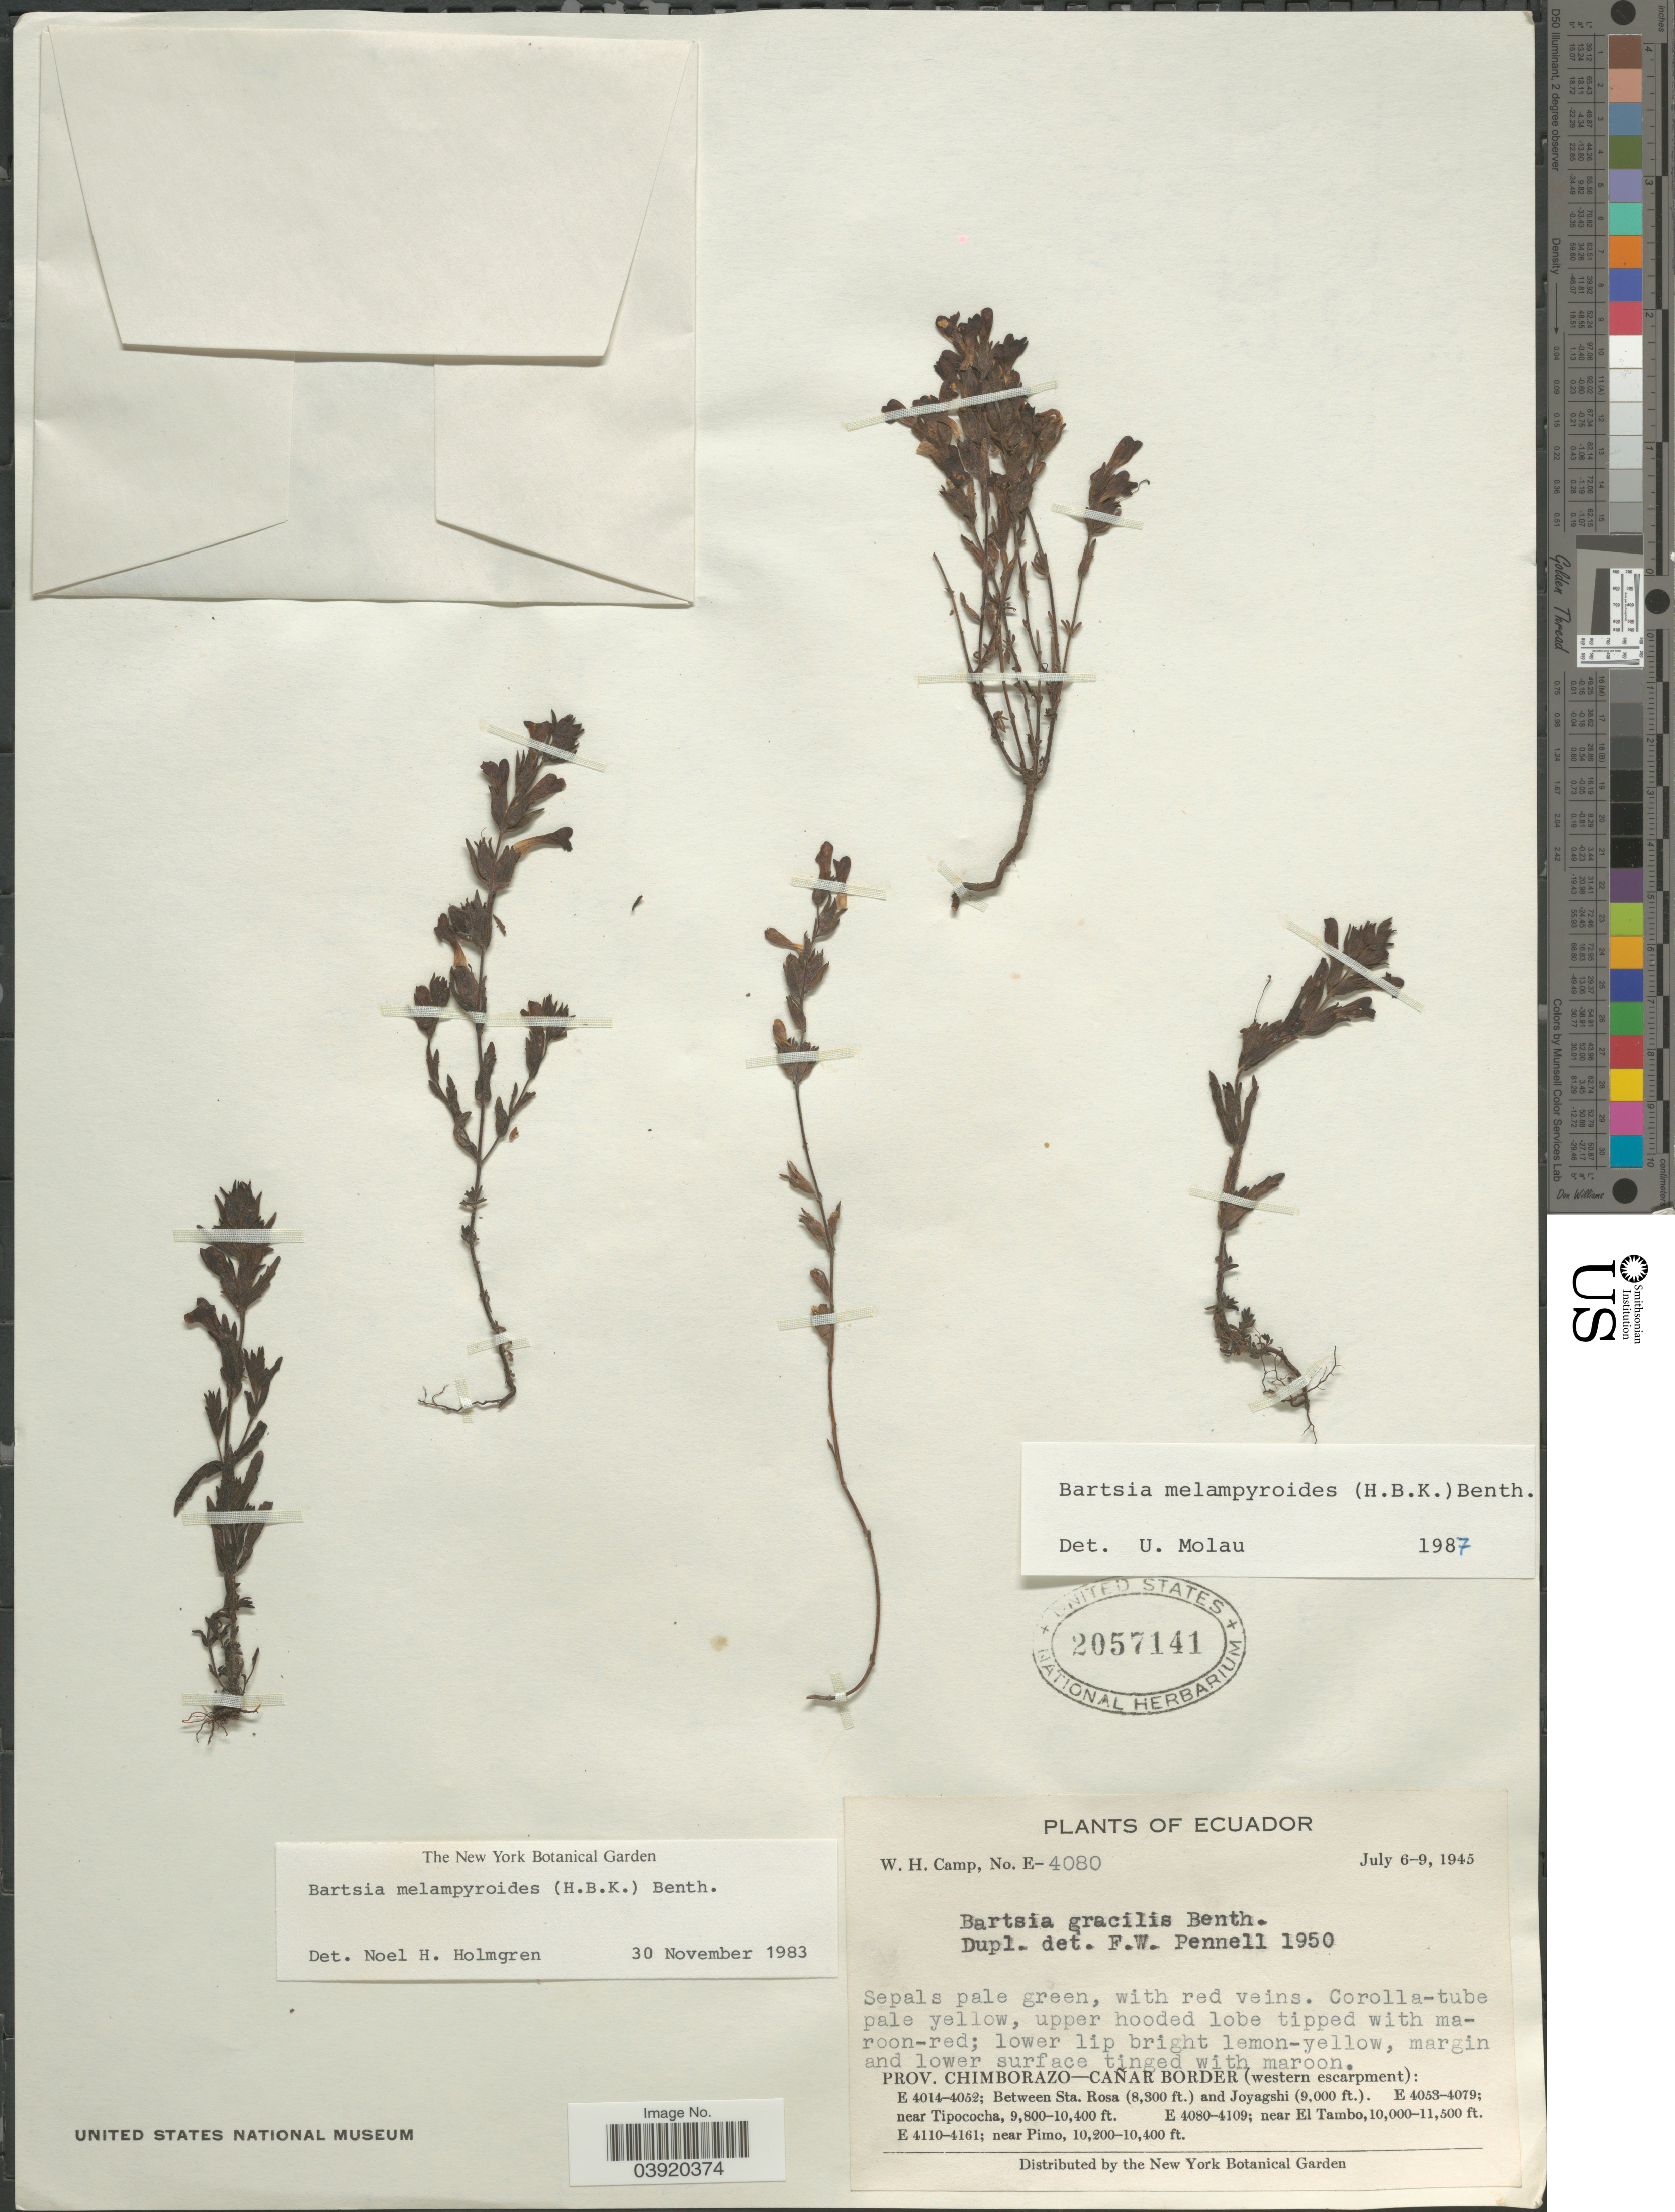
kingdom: Plantae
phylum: Tracheophyta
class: Magnoliopsida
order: Lamiales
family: Orobanchaceae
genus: Bartsia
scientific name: Bartsia melampyroides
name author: (Kunth) Benth.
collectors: W. H. Camp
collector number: E-4080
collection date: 1945-07-06/1945-07-09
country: Ecuador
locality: Prov. Chimborazo-Cañar Border (western escarpment): near El Tambo.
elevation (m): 3048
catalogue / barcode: US 2057141